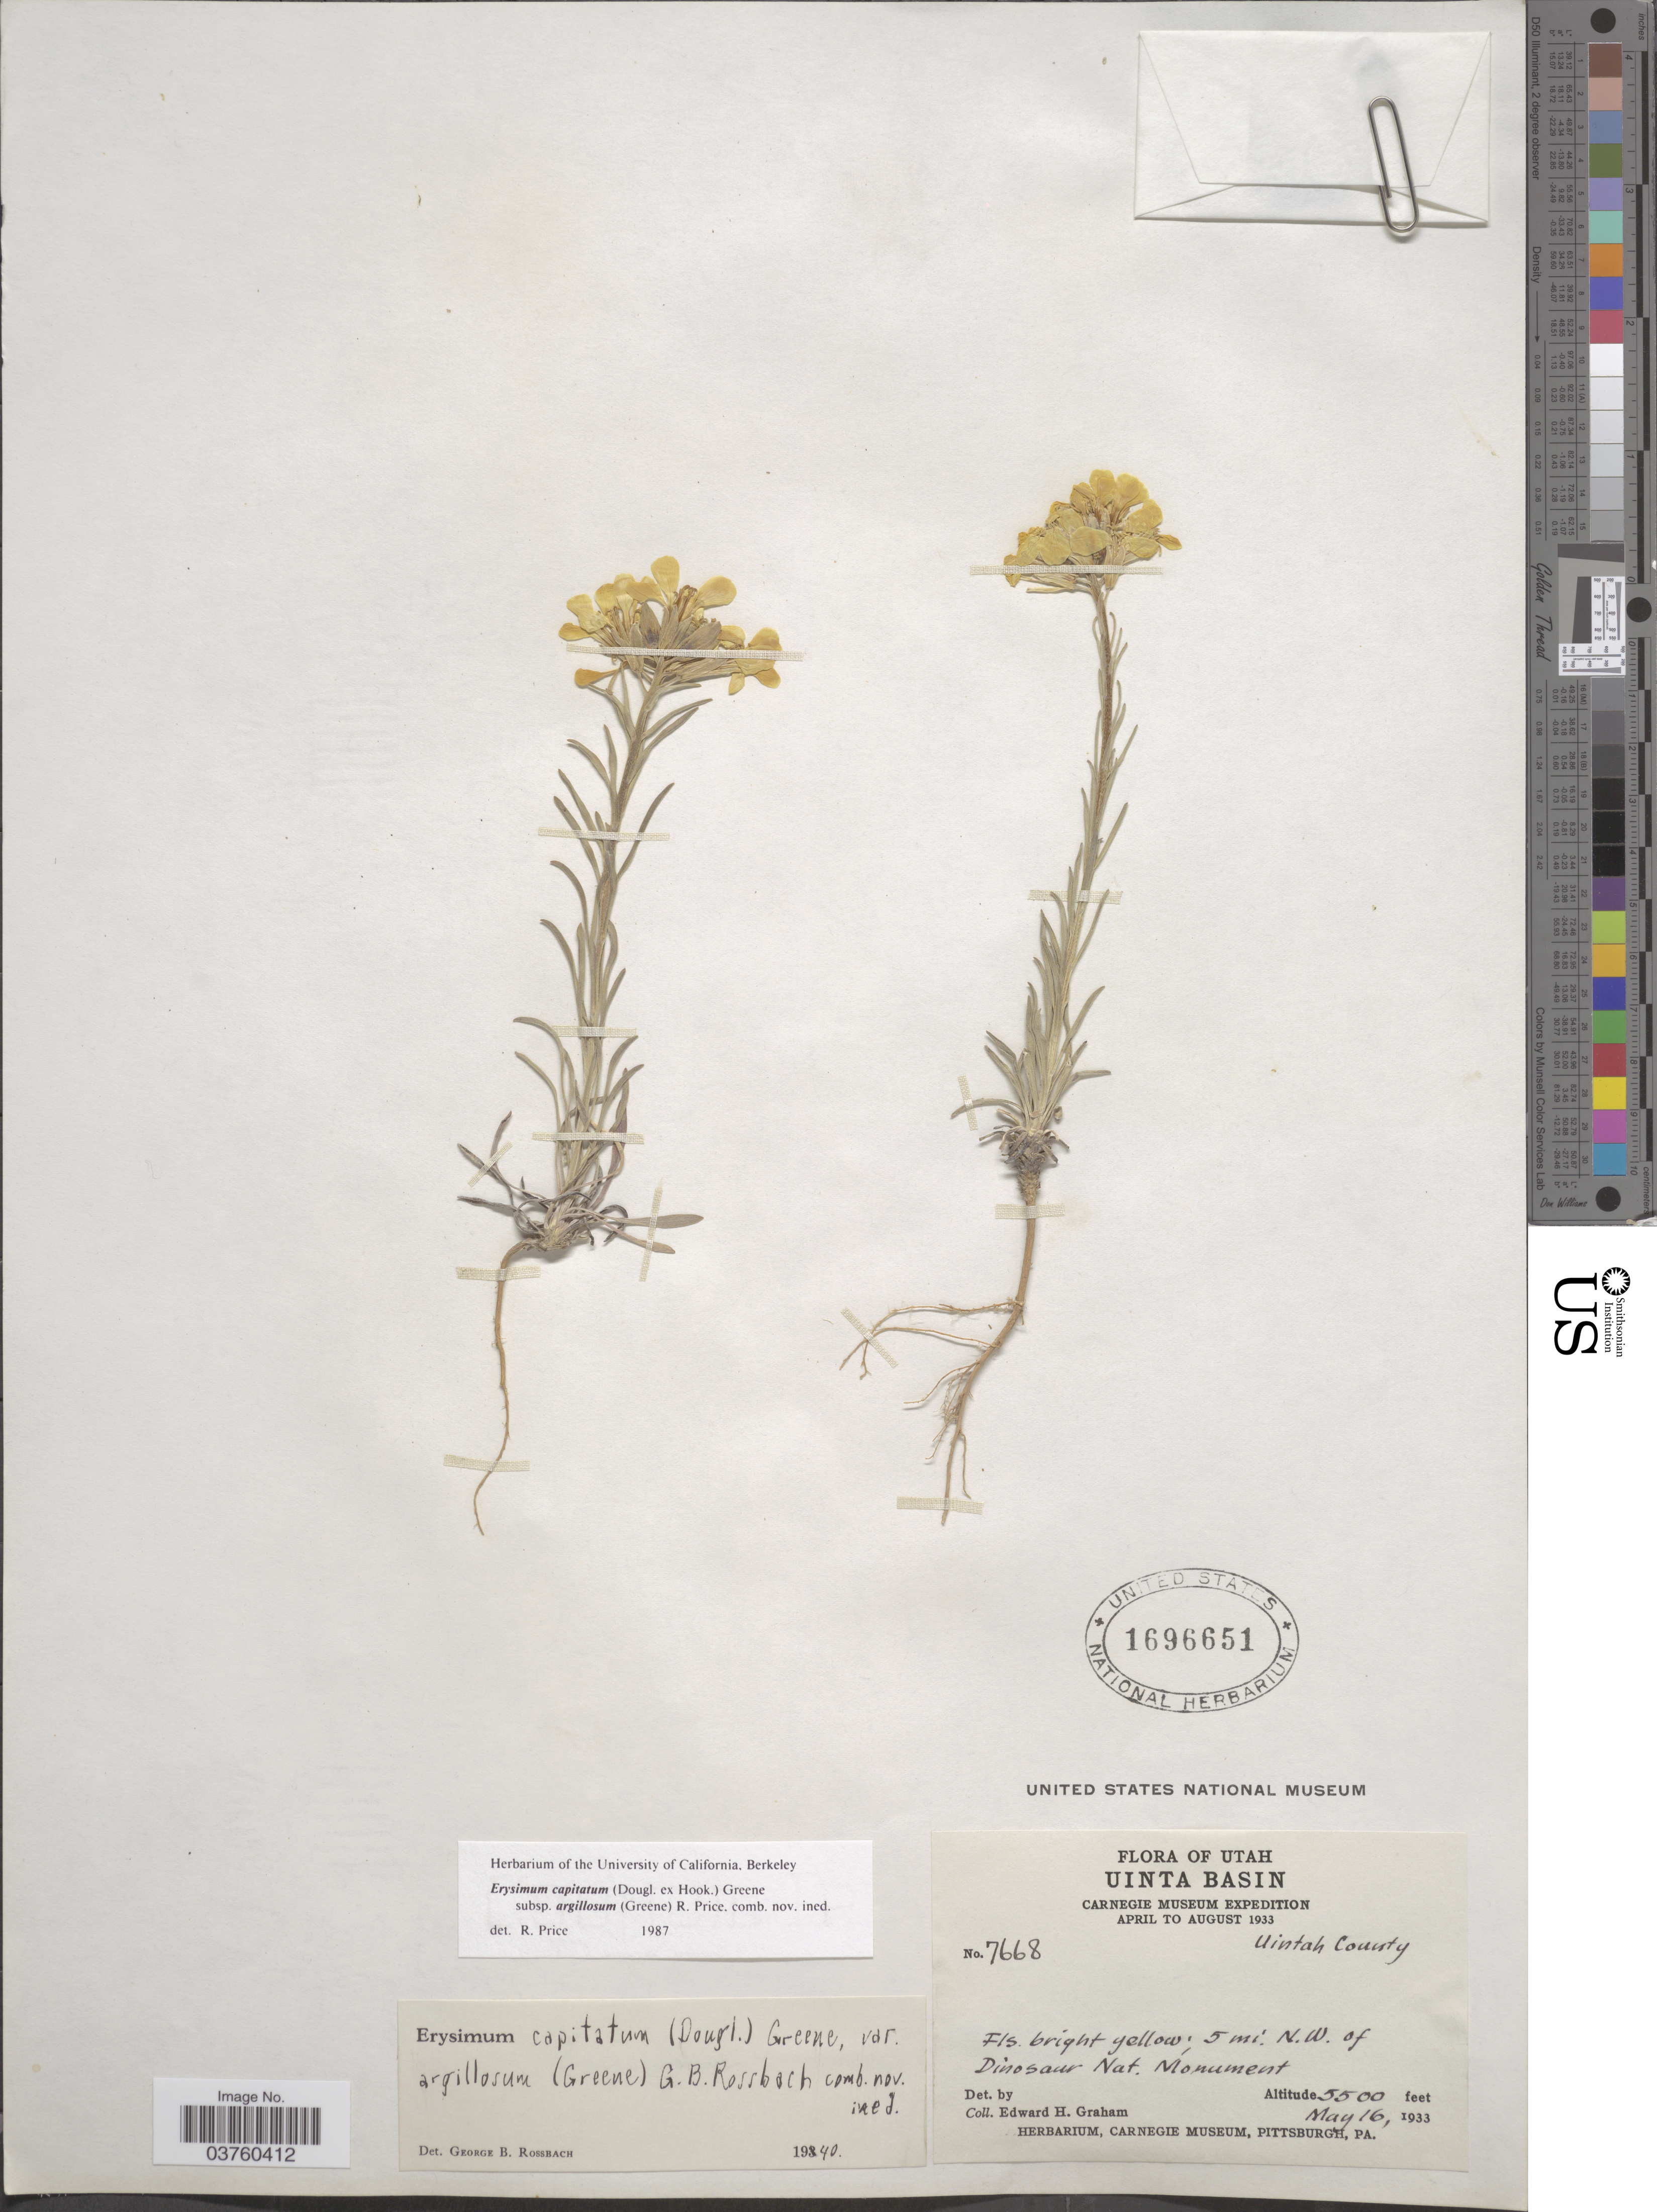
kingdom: Plantae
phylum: Tracheophyta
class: Magnoliopsida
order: Brassicales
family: Brassicaceae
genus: Erysimum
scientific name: Erysimum capitatum subsp. argillosum (Greene) R.A. Price comb. nov. ined.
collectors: E. H. Graham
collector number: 7668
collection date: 1933-05-16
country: United States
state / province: Utah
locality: Uinta Basin. Uintah County. 5 mi. N.W. of Dinosaur Nat. Monument.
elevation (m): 1676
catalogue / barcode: US 1696651